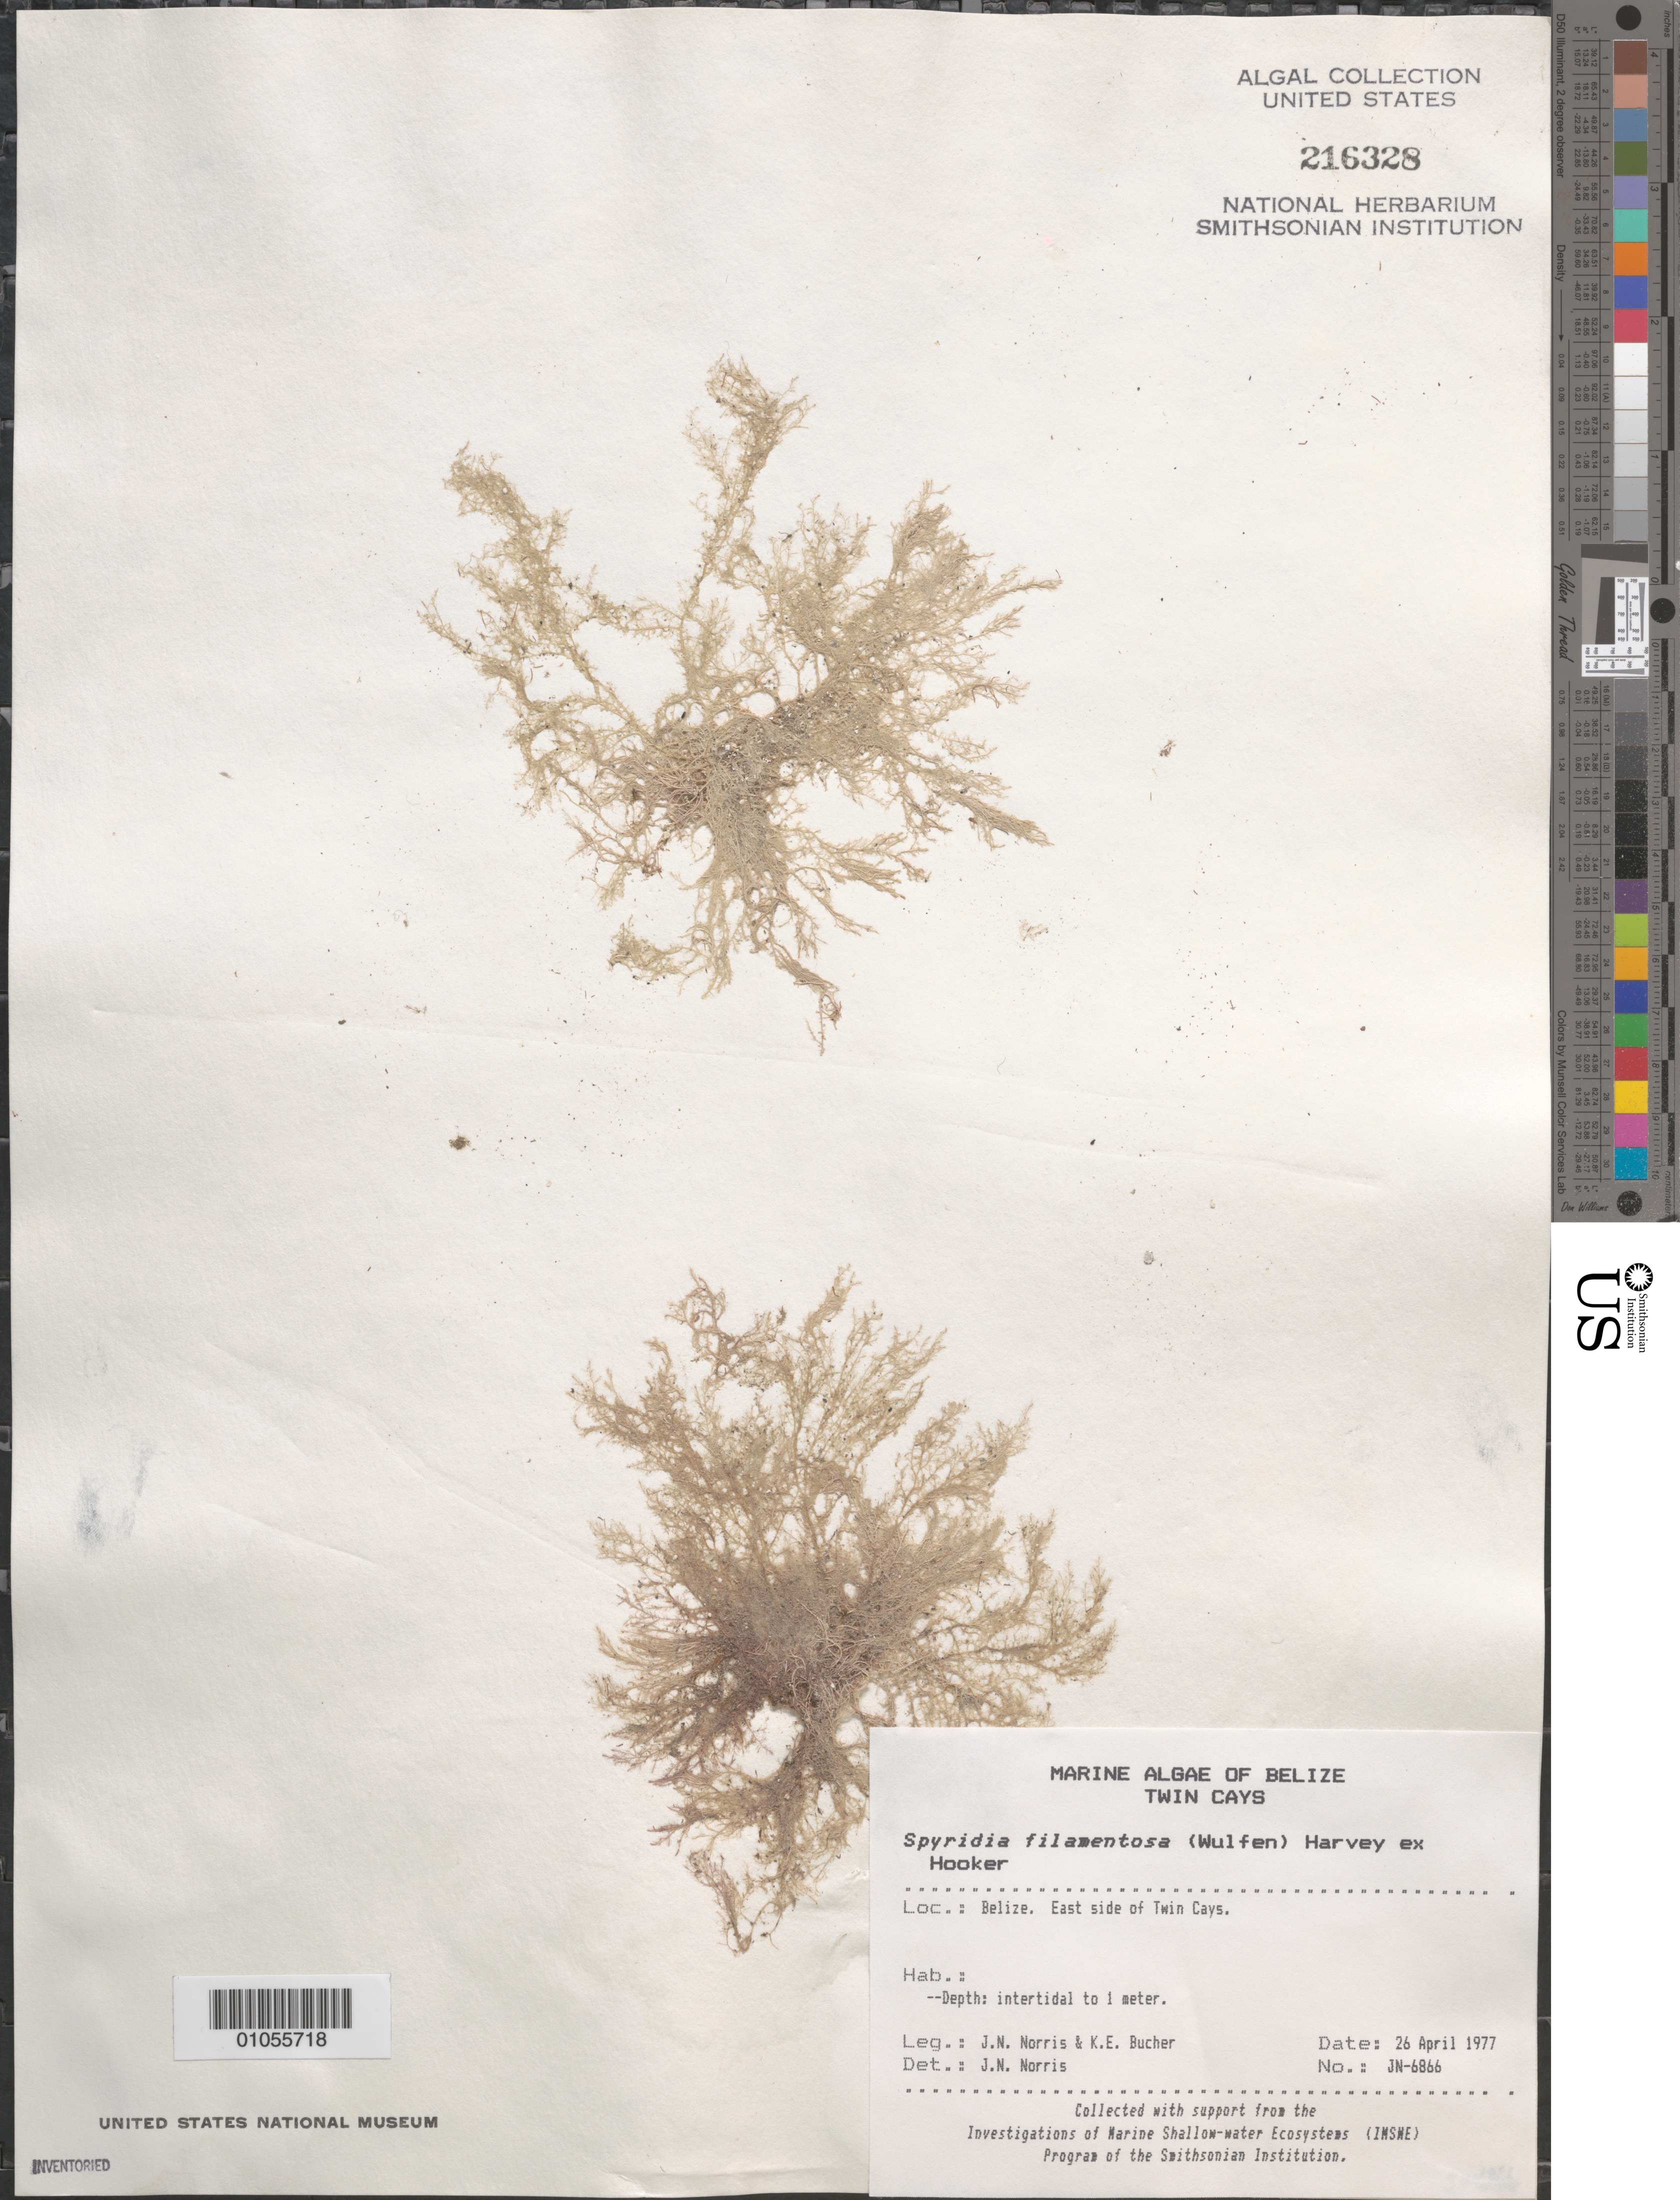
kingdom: Plantae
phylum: Rhodophyta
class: Florideophyceae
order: Ceramiales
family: Spyridiaceae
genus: Spyridia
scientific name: Spyridia filamentosa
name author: (Wulfen) Harv.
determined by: Norris, James N.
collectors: J. N. Norris & K. E. Bucher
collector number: JN-6866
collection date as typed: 26 Apr 1977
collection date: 1977-04-26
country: Belize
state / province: Stann Creek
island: Twin Cays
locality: East side of Twin Cays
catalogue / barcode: US 216328